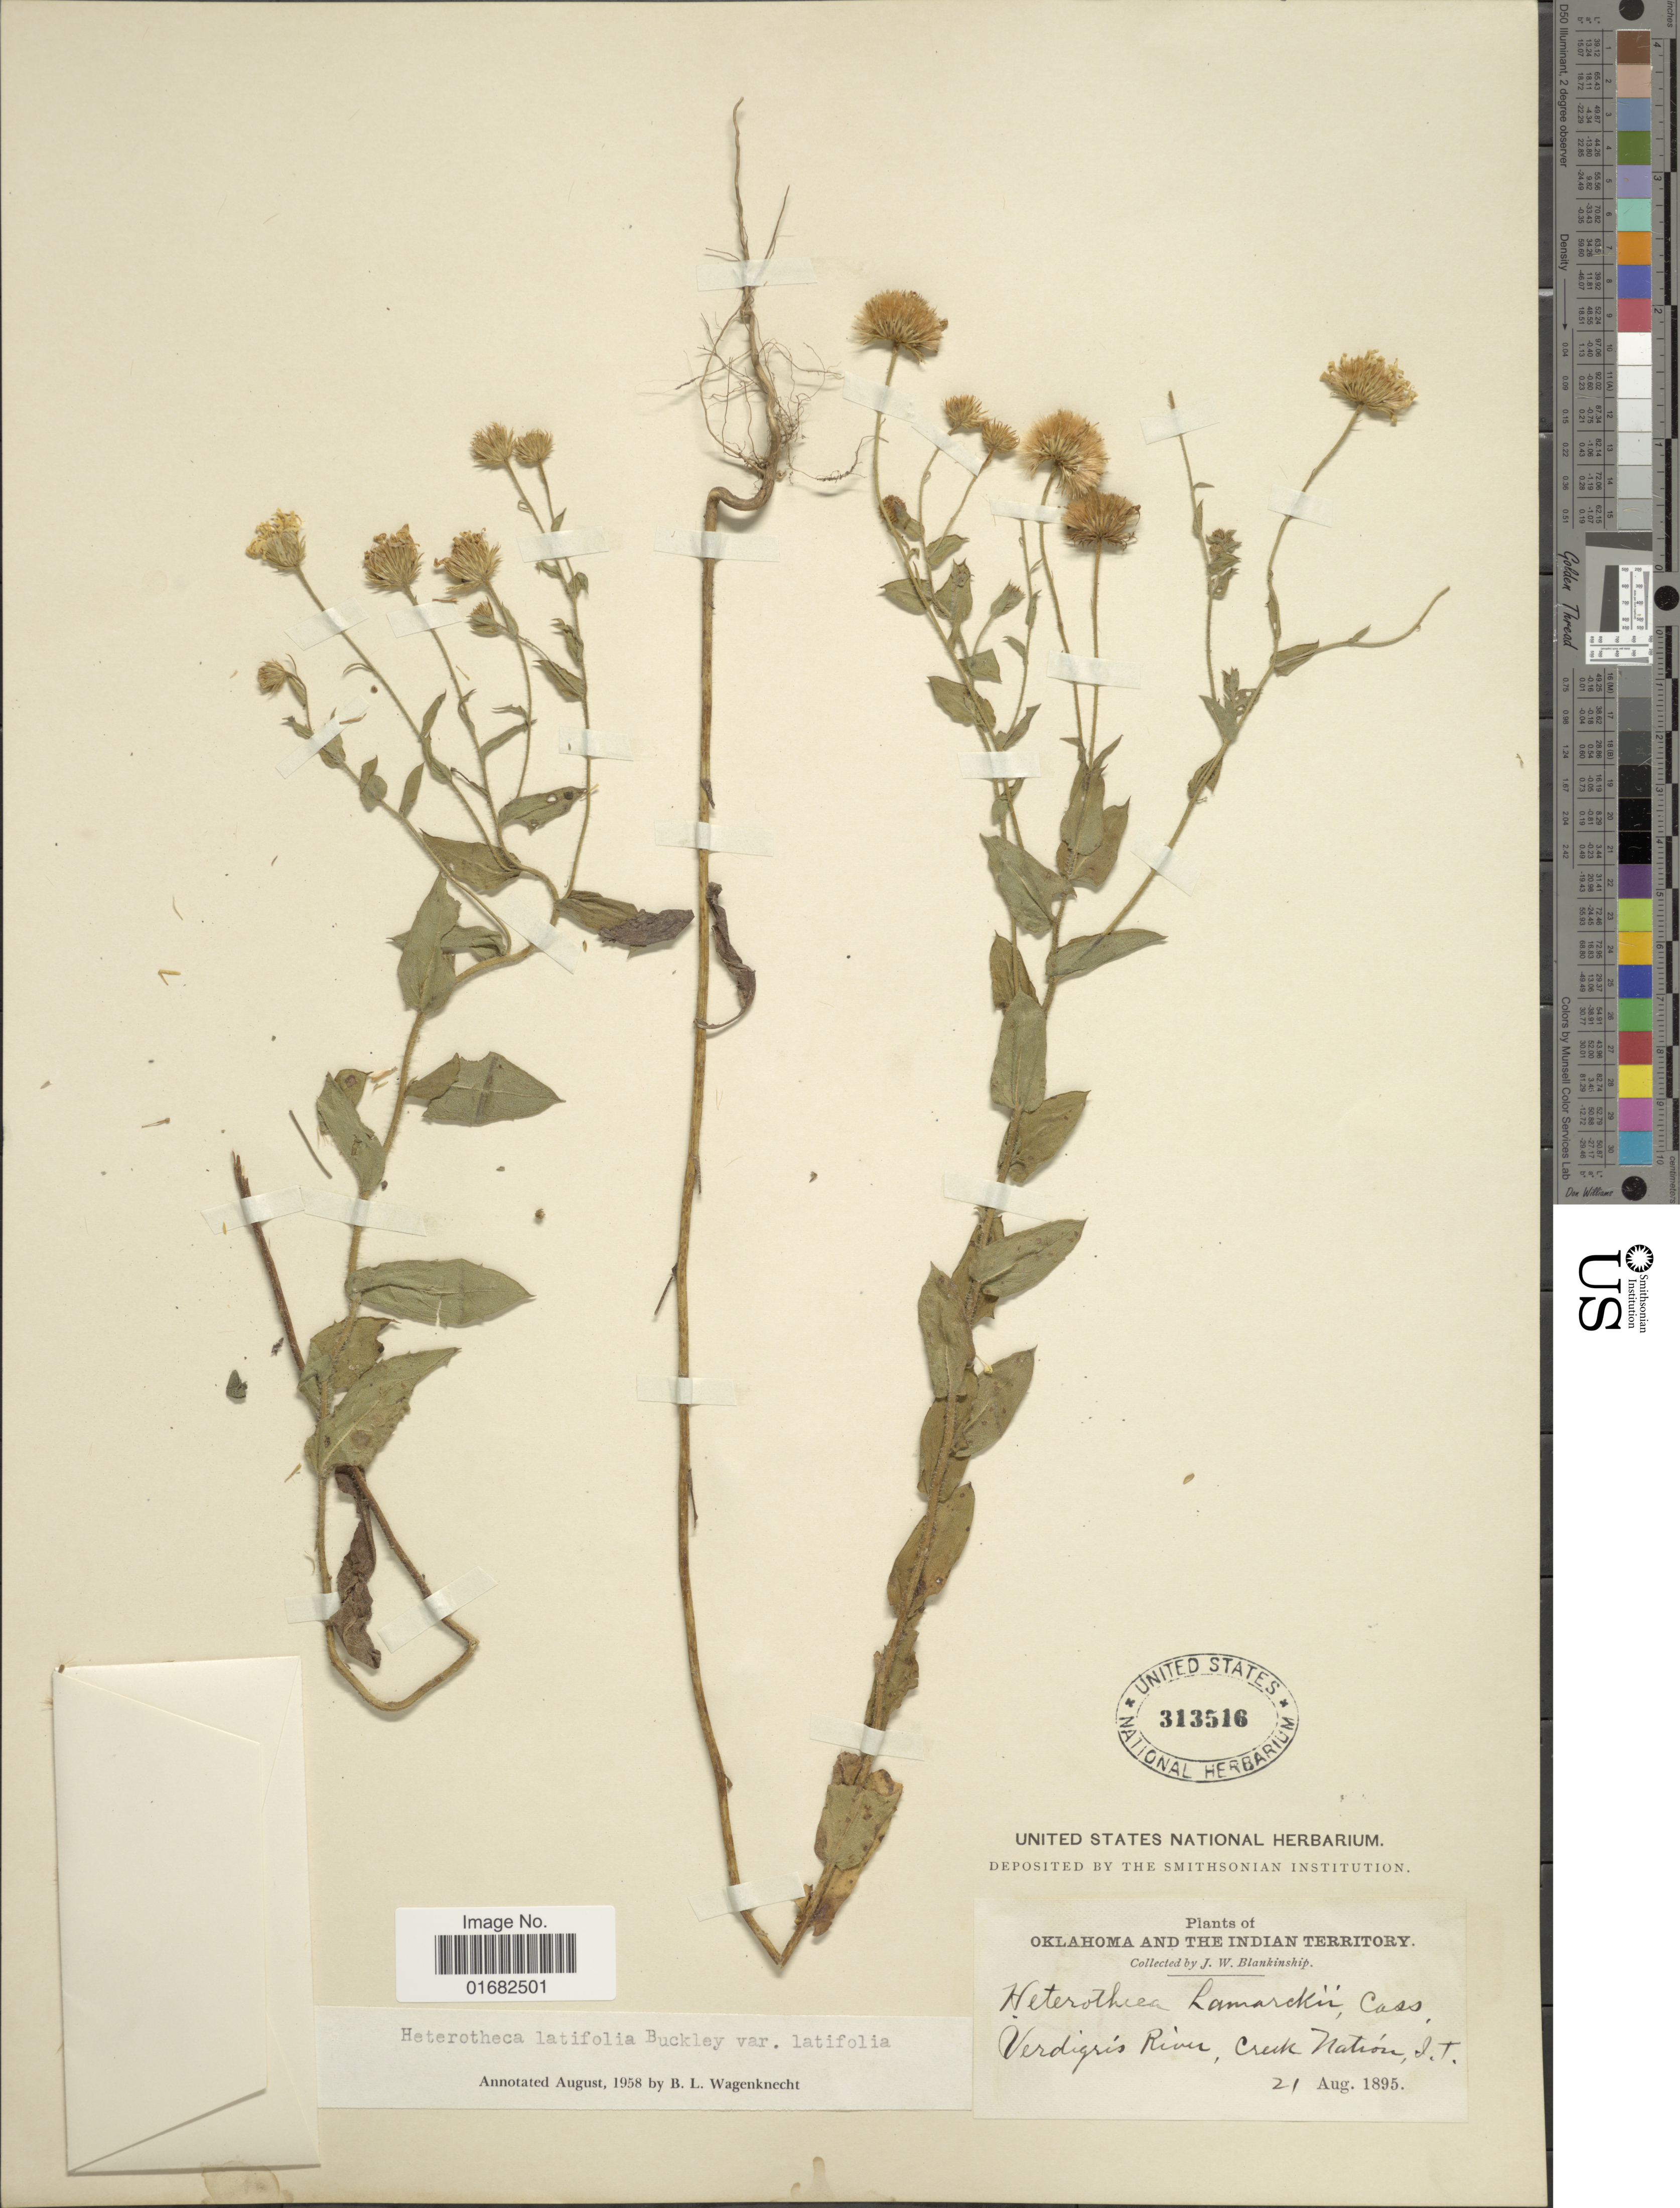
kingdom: Plantae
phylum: Tracheophyta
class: Magnoliopsida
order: Asterales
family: Asteraceae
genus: Heterotheca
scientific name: Heterotheca latifolia var. latifolia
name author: Buckley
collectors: J. W. Blankinship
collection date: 1895-08-21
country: United States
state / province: Oklahoma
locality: Indian Territory. Verdigris River, Creek Nation, I. T.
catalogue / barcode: US 313516